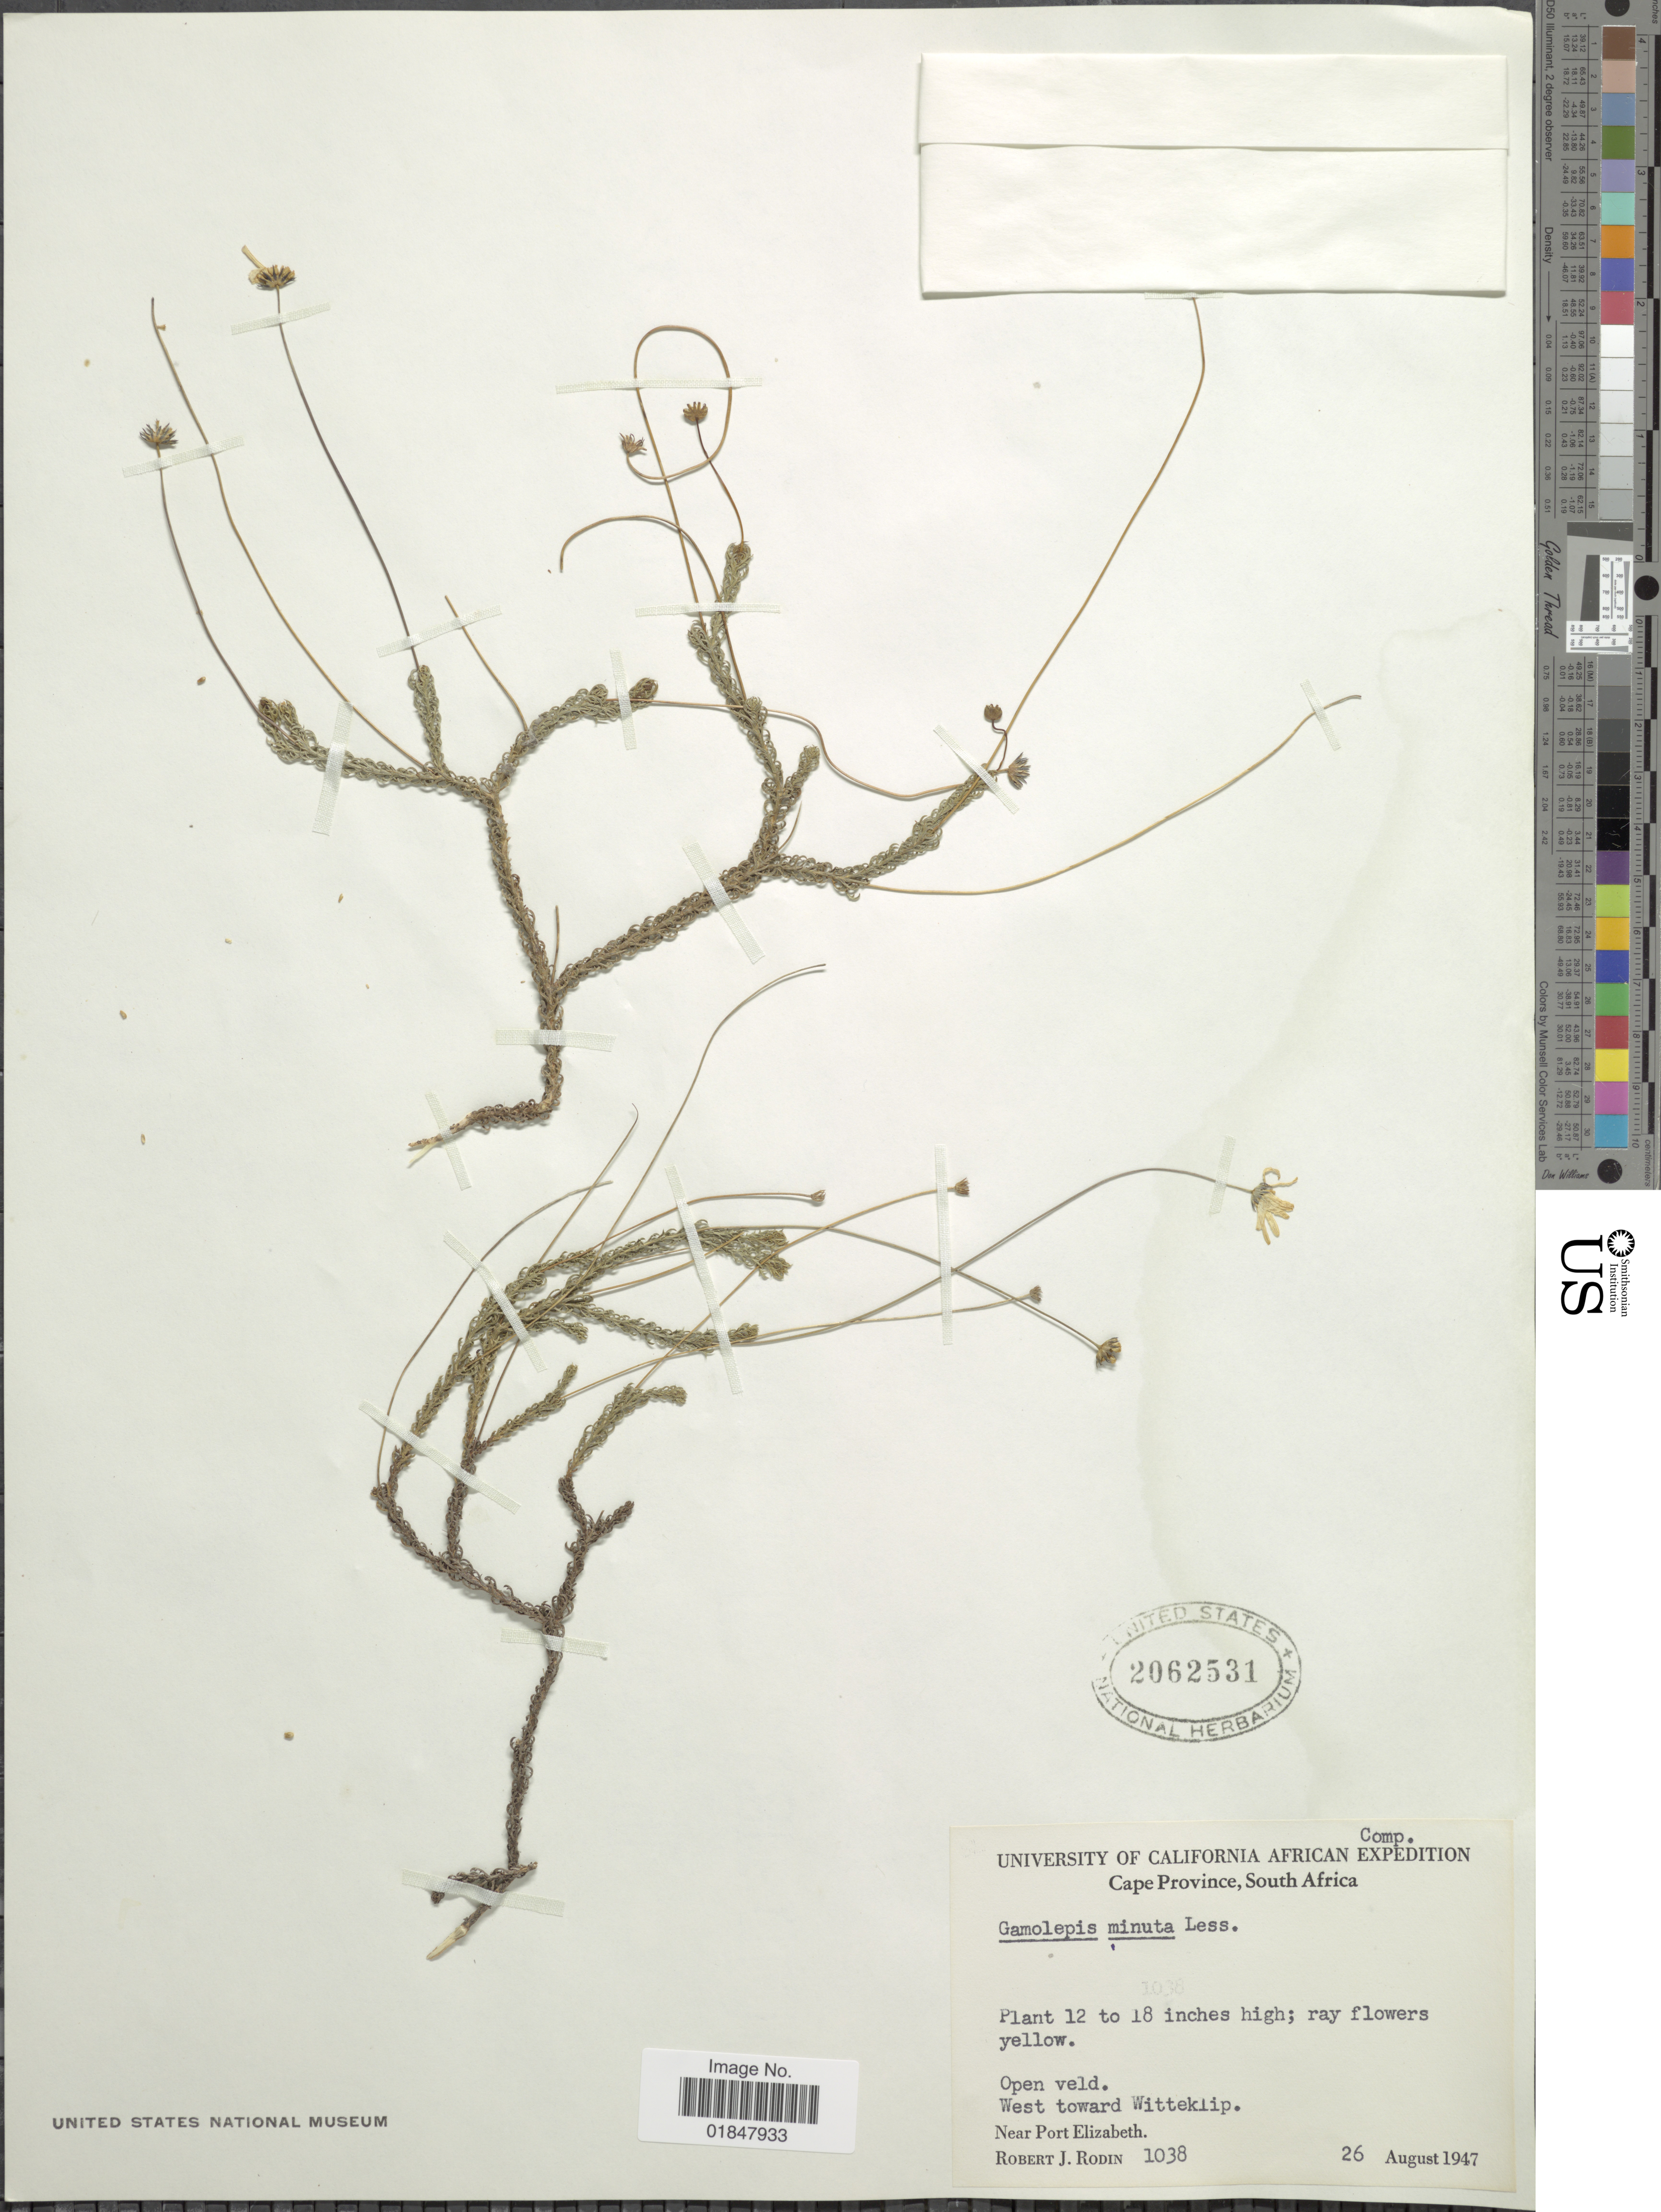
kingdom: Plantae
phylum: Tracheophyta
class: Magnoliopsida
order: Asterales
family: Asteraceae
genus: Euryops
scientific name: Euryops munitus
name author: (L. f.) B. Nord.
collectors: R. J. Rodin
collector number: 1038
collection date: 1947-08-26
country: South Africa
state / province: Eastern Cape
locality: West toward Witteklip. Near Port Elizabeth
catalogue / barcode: US 2062531